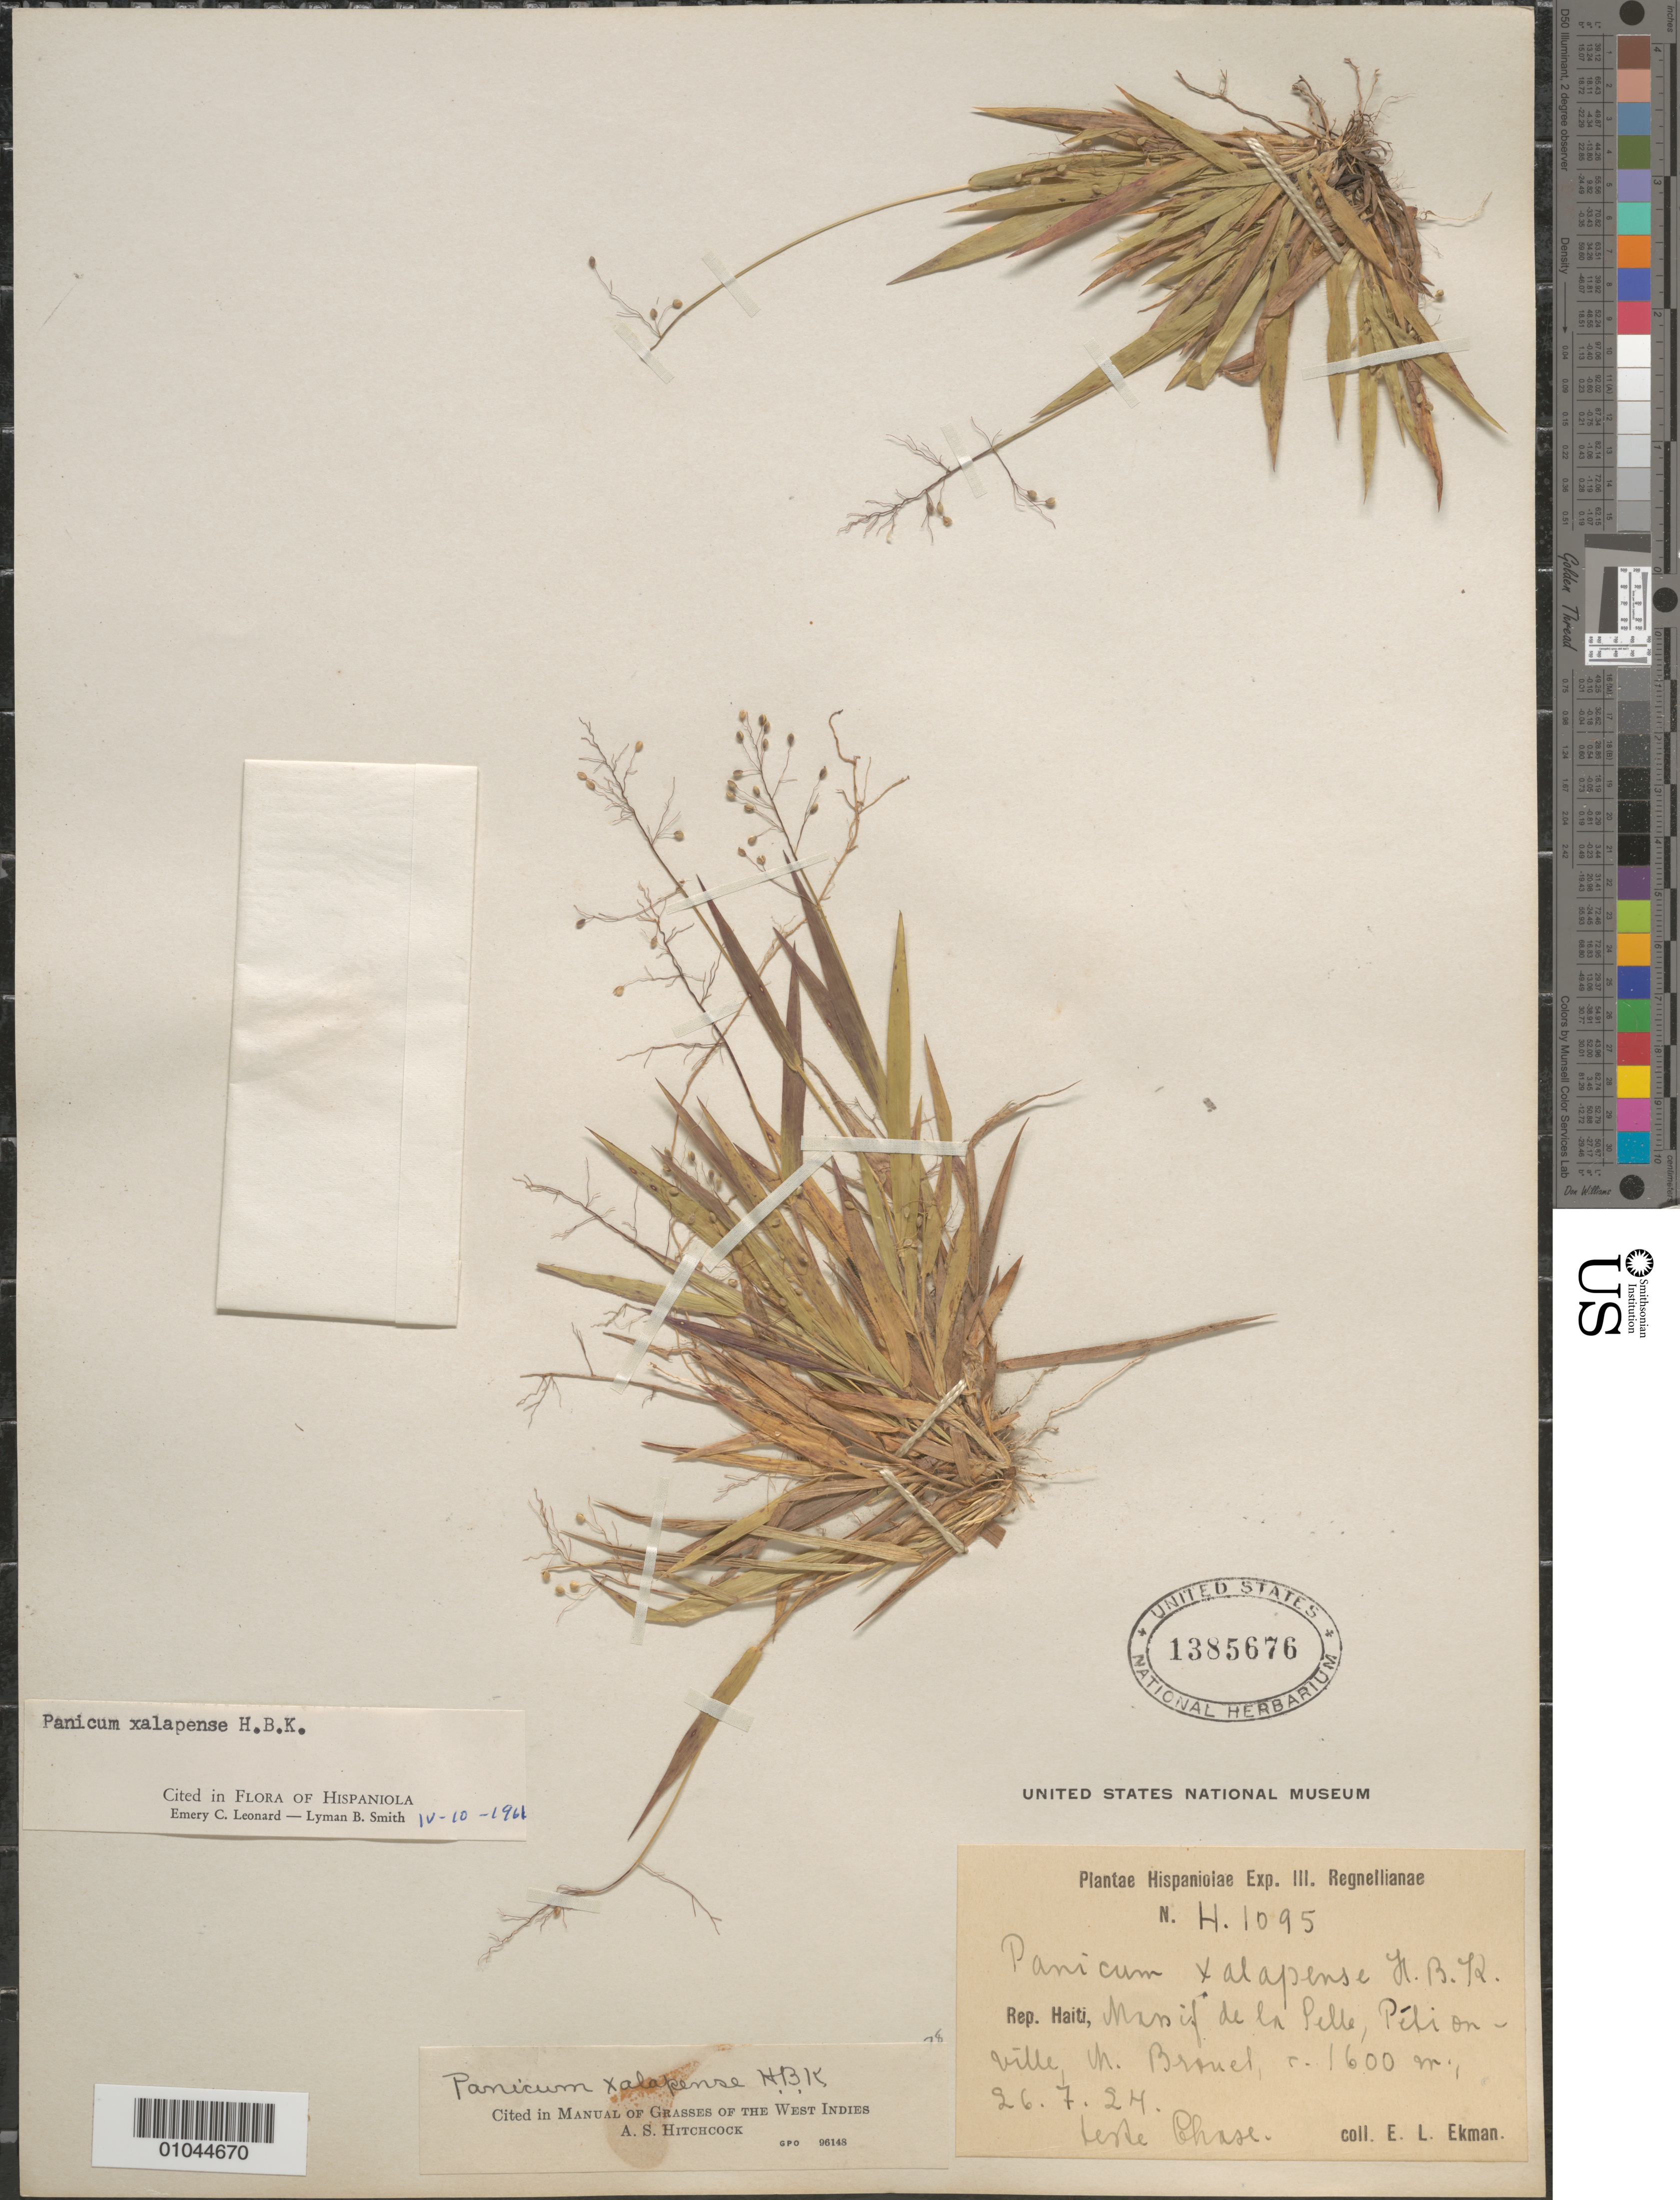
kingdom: Plantae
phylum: Tracheophyta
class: Liliopsida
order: Poales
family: Poaceae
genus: Panicum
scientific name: Panicum xalapense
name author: Kunth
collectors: E. L. Ekman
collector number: H 1095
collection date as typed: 26 Jul 1924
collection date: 1924-07-26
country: Haiti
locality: Massif de la Pelle, Petionville, M. Brouel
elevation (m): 1600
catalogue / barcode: US 1385676